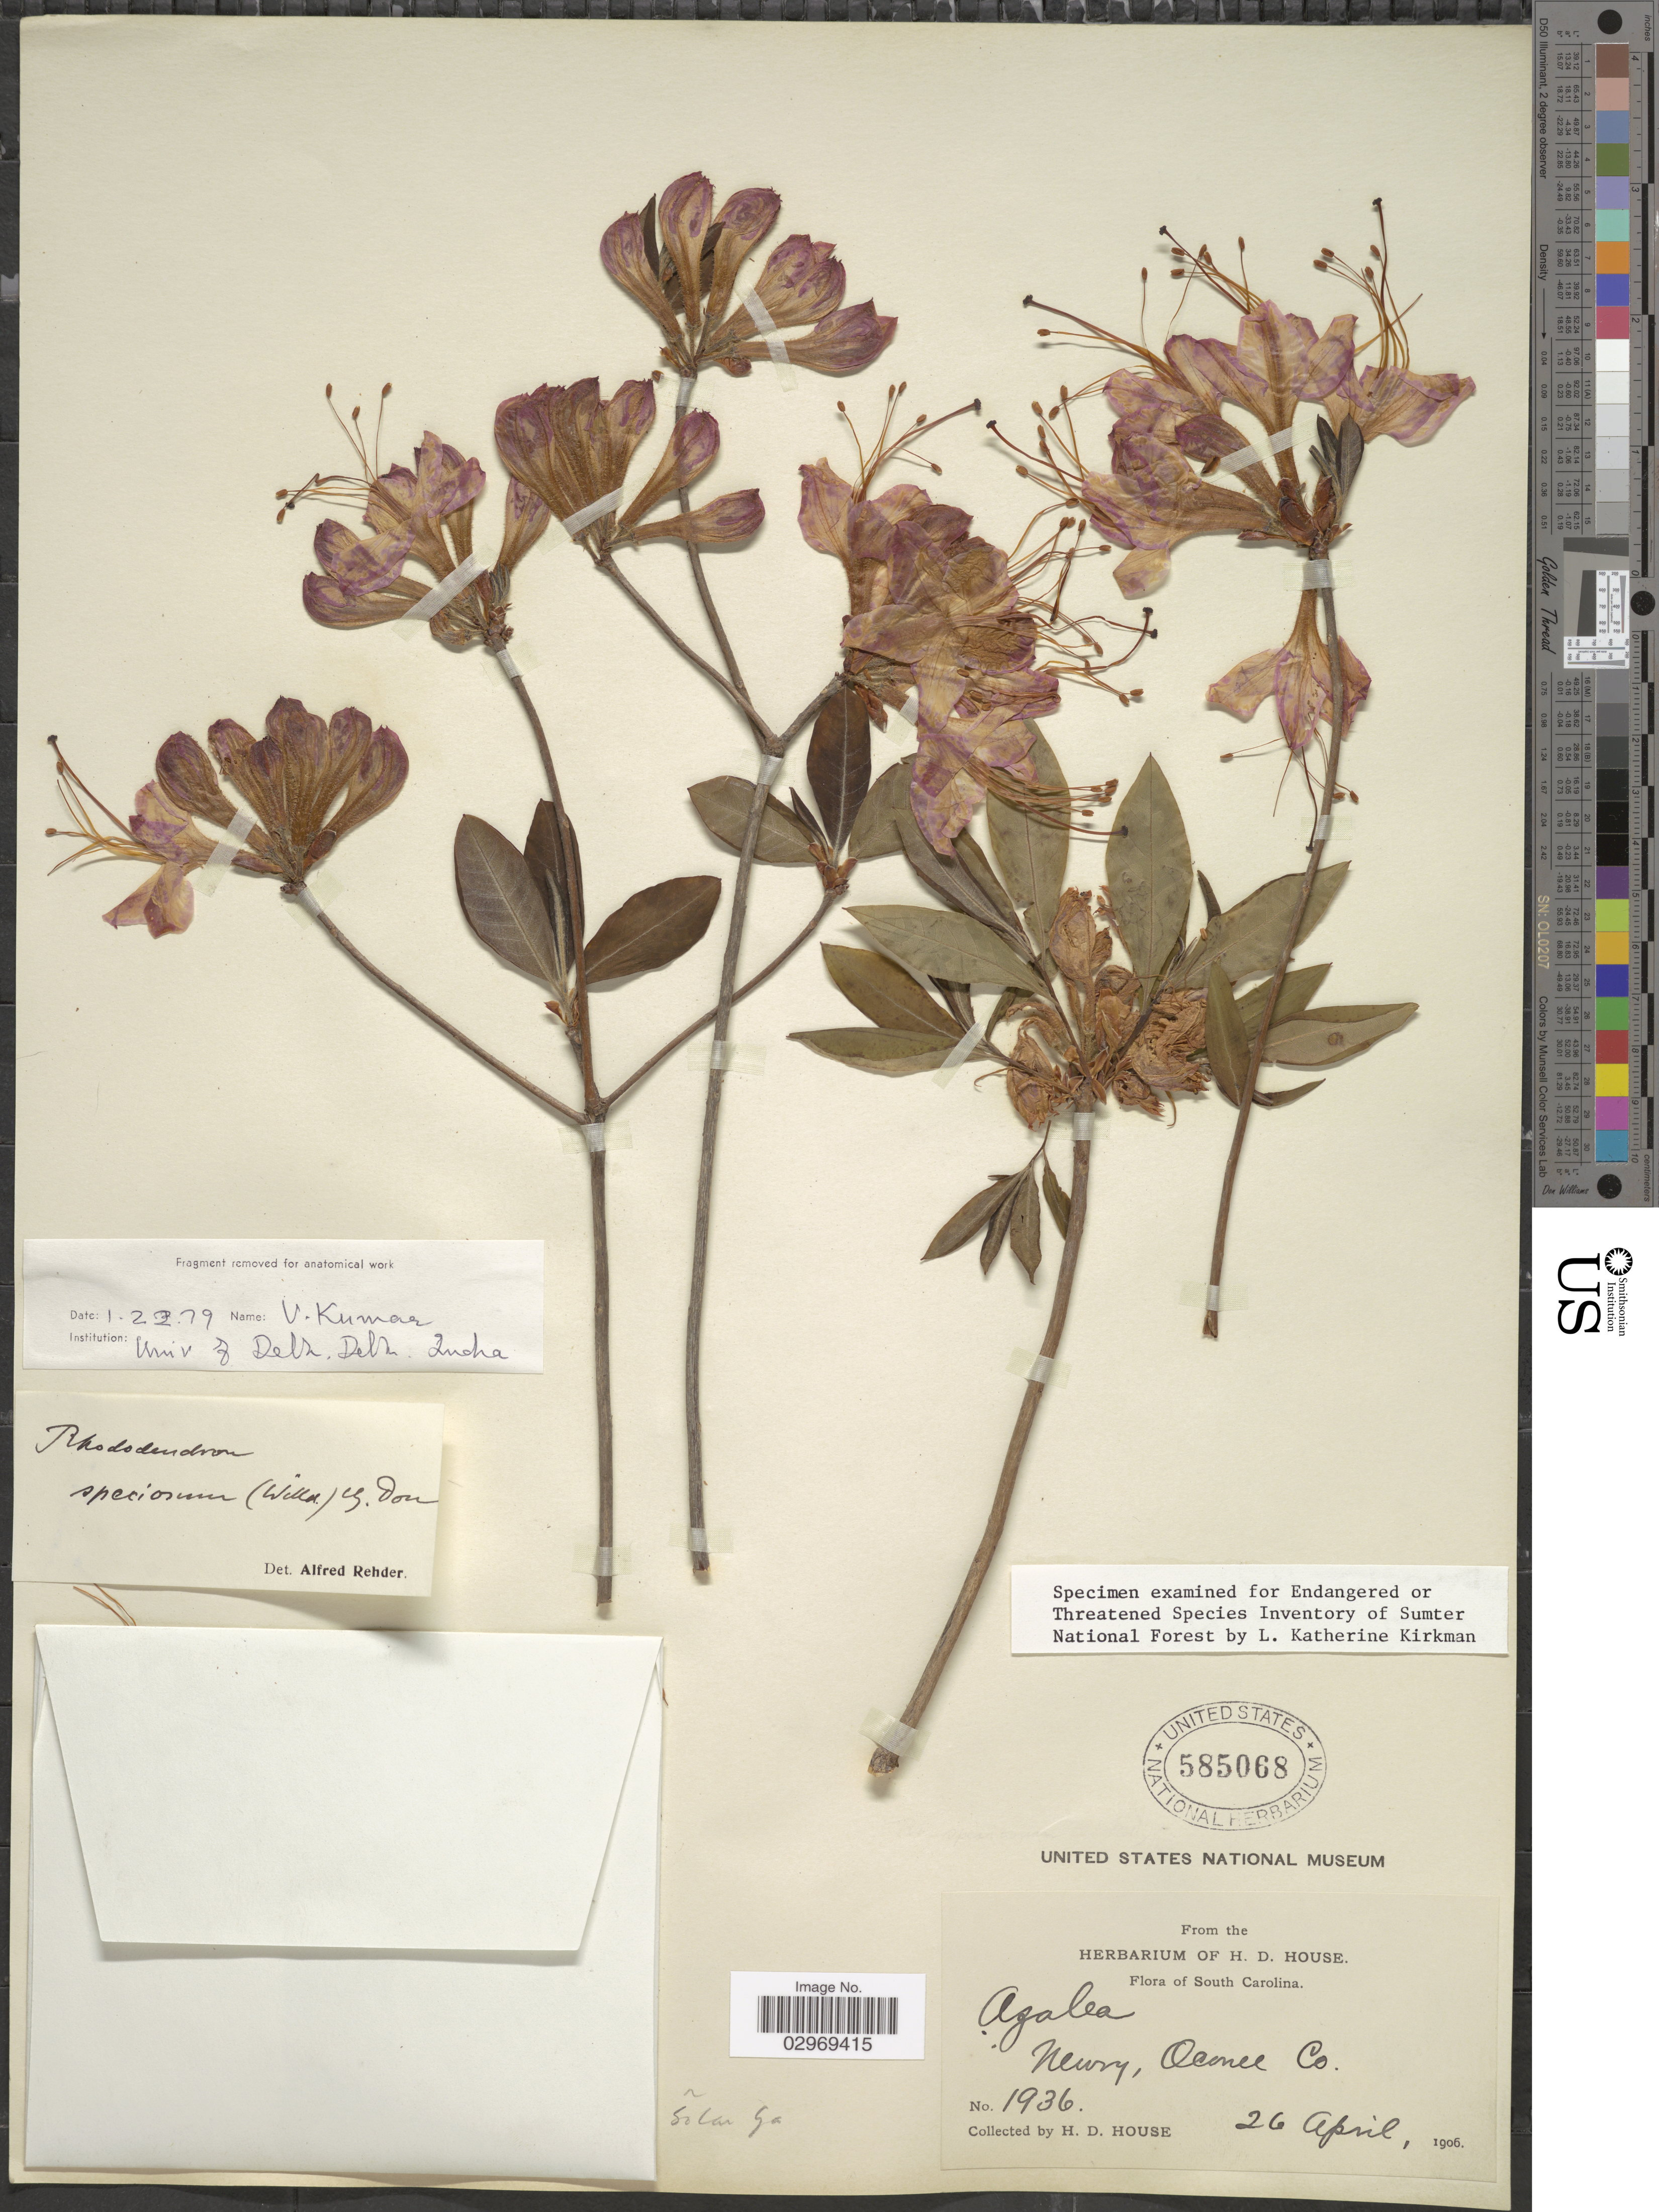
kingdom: Plantae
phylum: Tracheophyta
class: Magnoliopsida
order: Ericales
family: Ericaceae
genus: Rhododendron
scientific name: Rhododendron speciosum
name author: (Willd.) G. Don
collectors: H. D. House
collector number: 1936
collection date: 1906-04-26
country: United States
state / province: South Carolina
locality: Newry, Oconee Co.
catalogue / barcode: US 585068